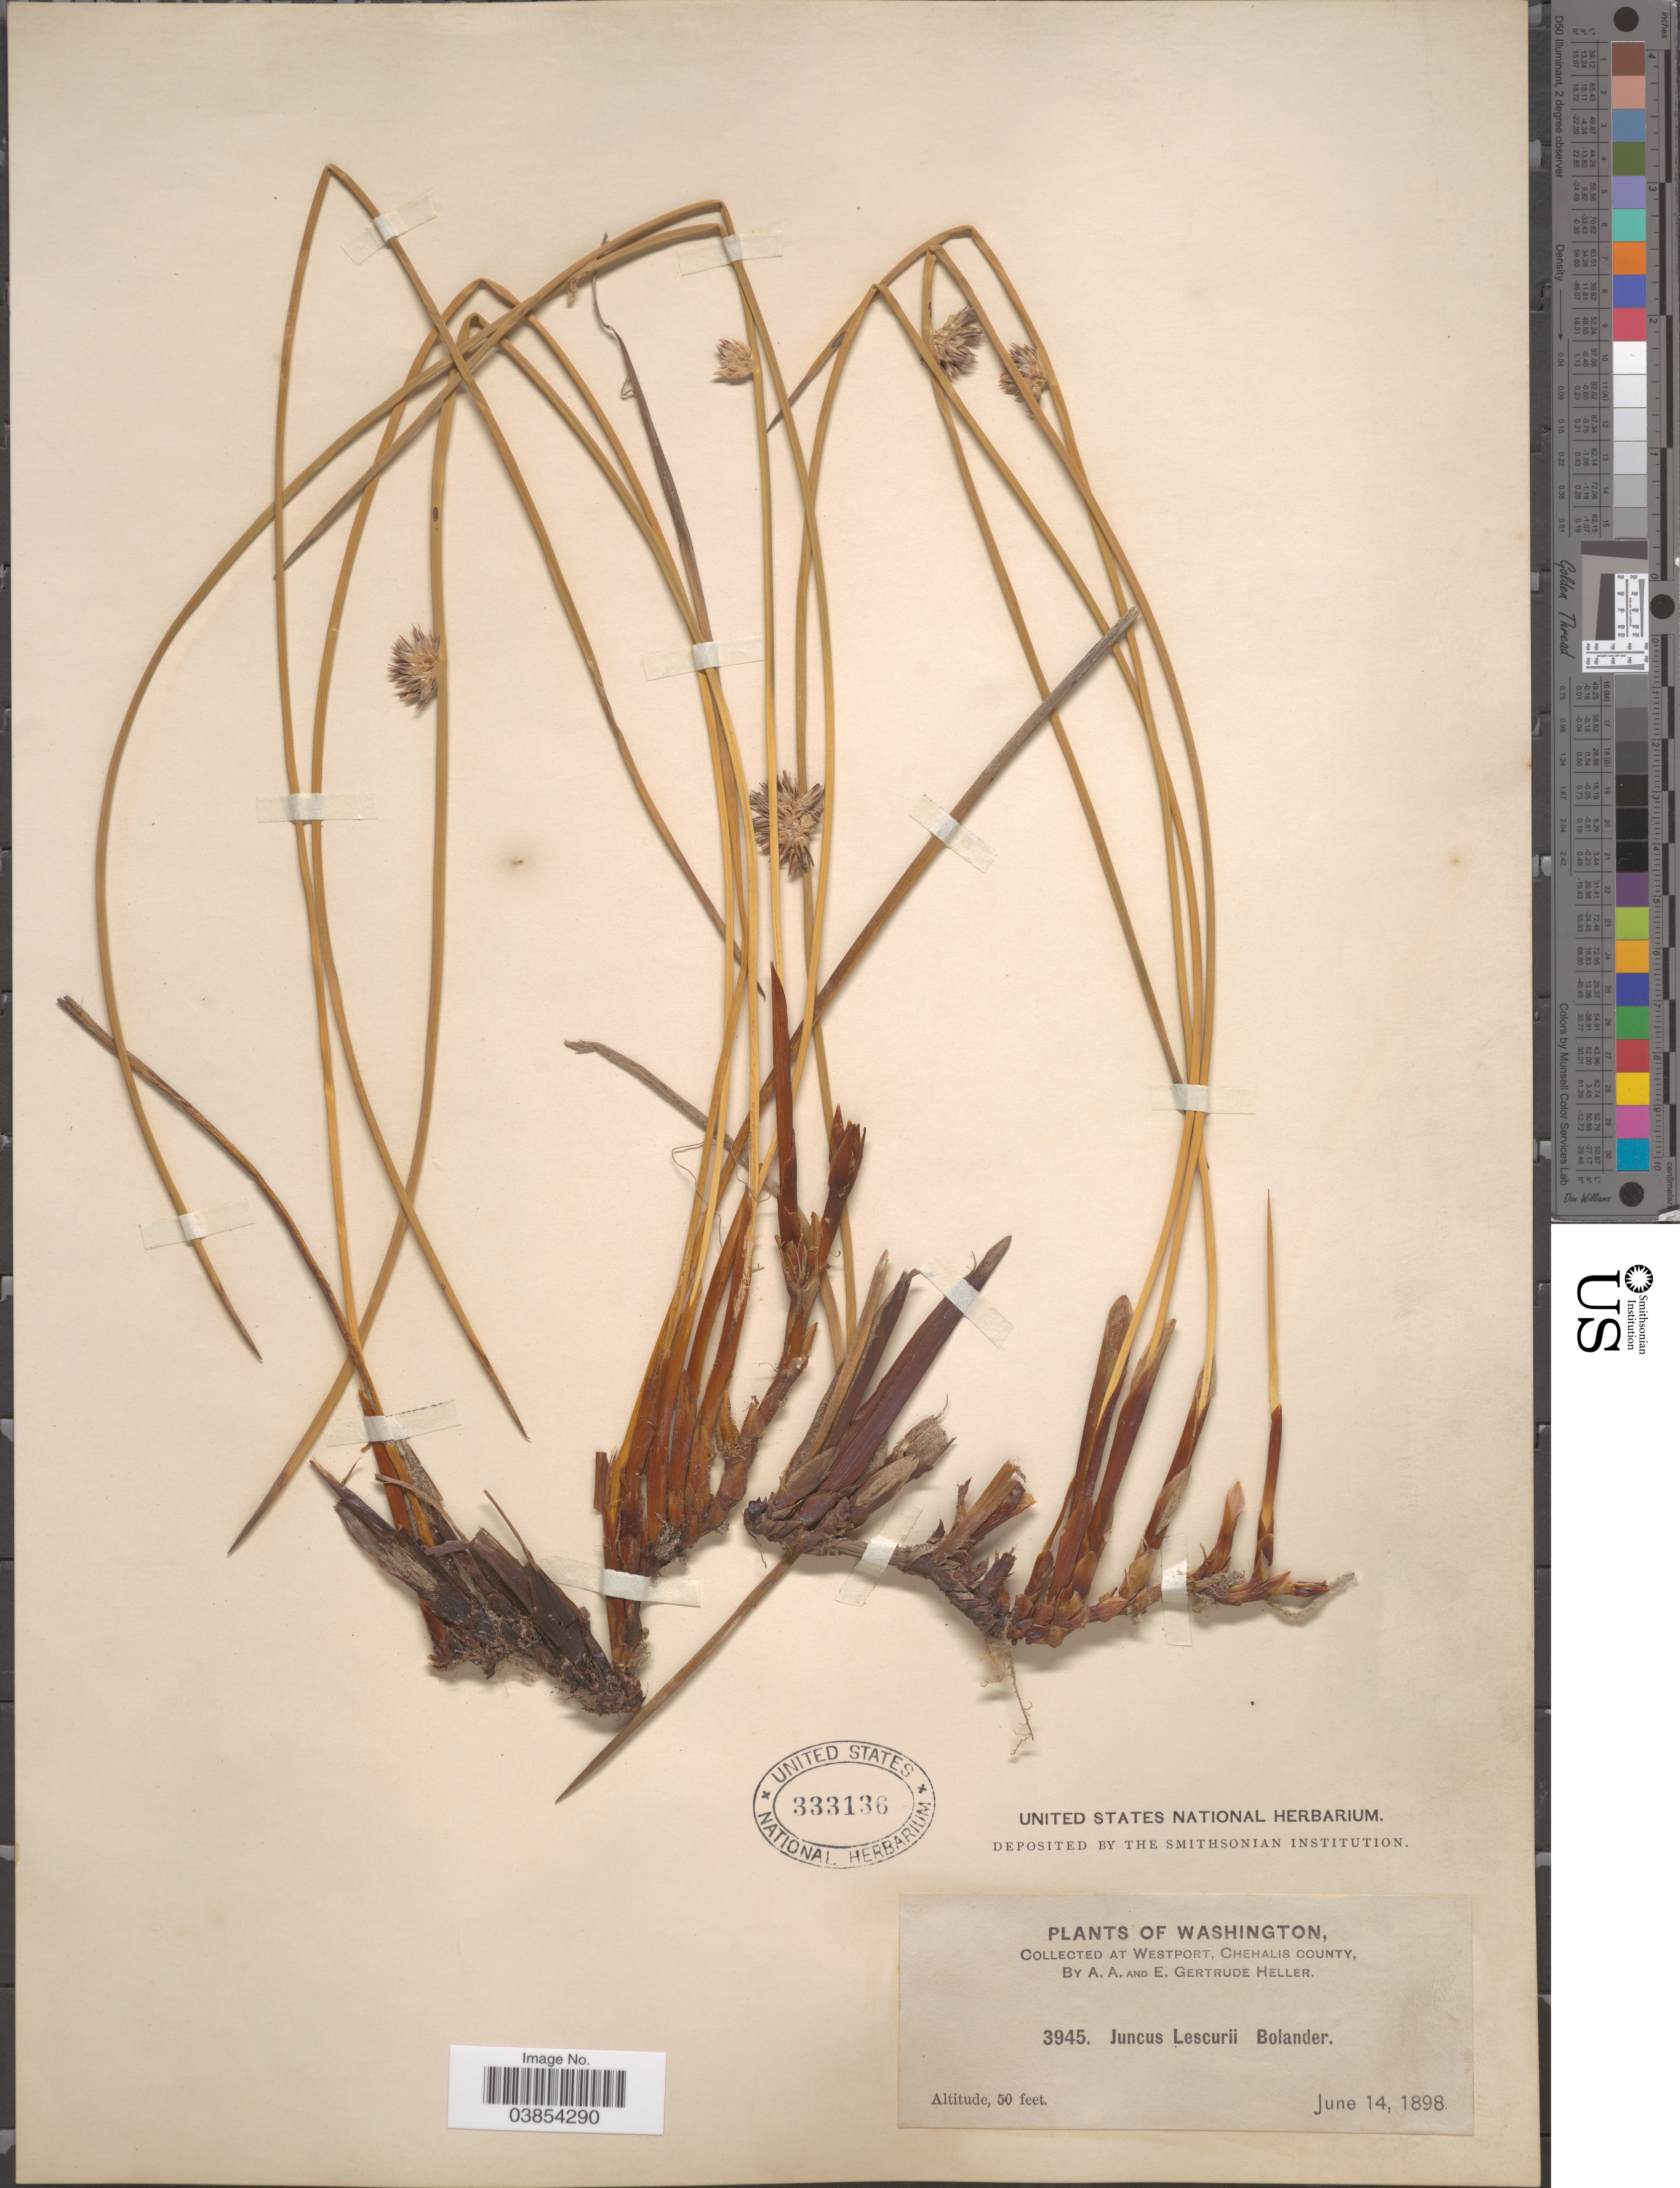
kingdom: Plantae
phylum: Tracheophyta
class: Liliopsida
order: Poales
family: Juncaceae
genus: Juncus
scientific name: Juncus lesueurii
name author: Bol.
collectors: A. A. Heller & E. G. Heller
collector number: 3945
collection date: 1898-06-14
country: United States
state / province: Washington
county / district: Grays Harbor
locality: At Westport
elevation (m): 15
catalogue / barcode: US 333136